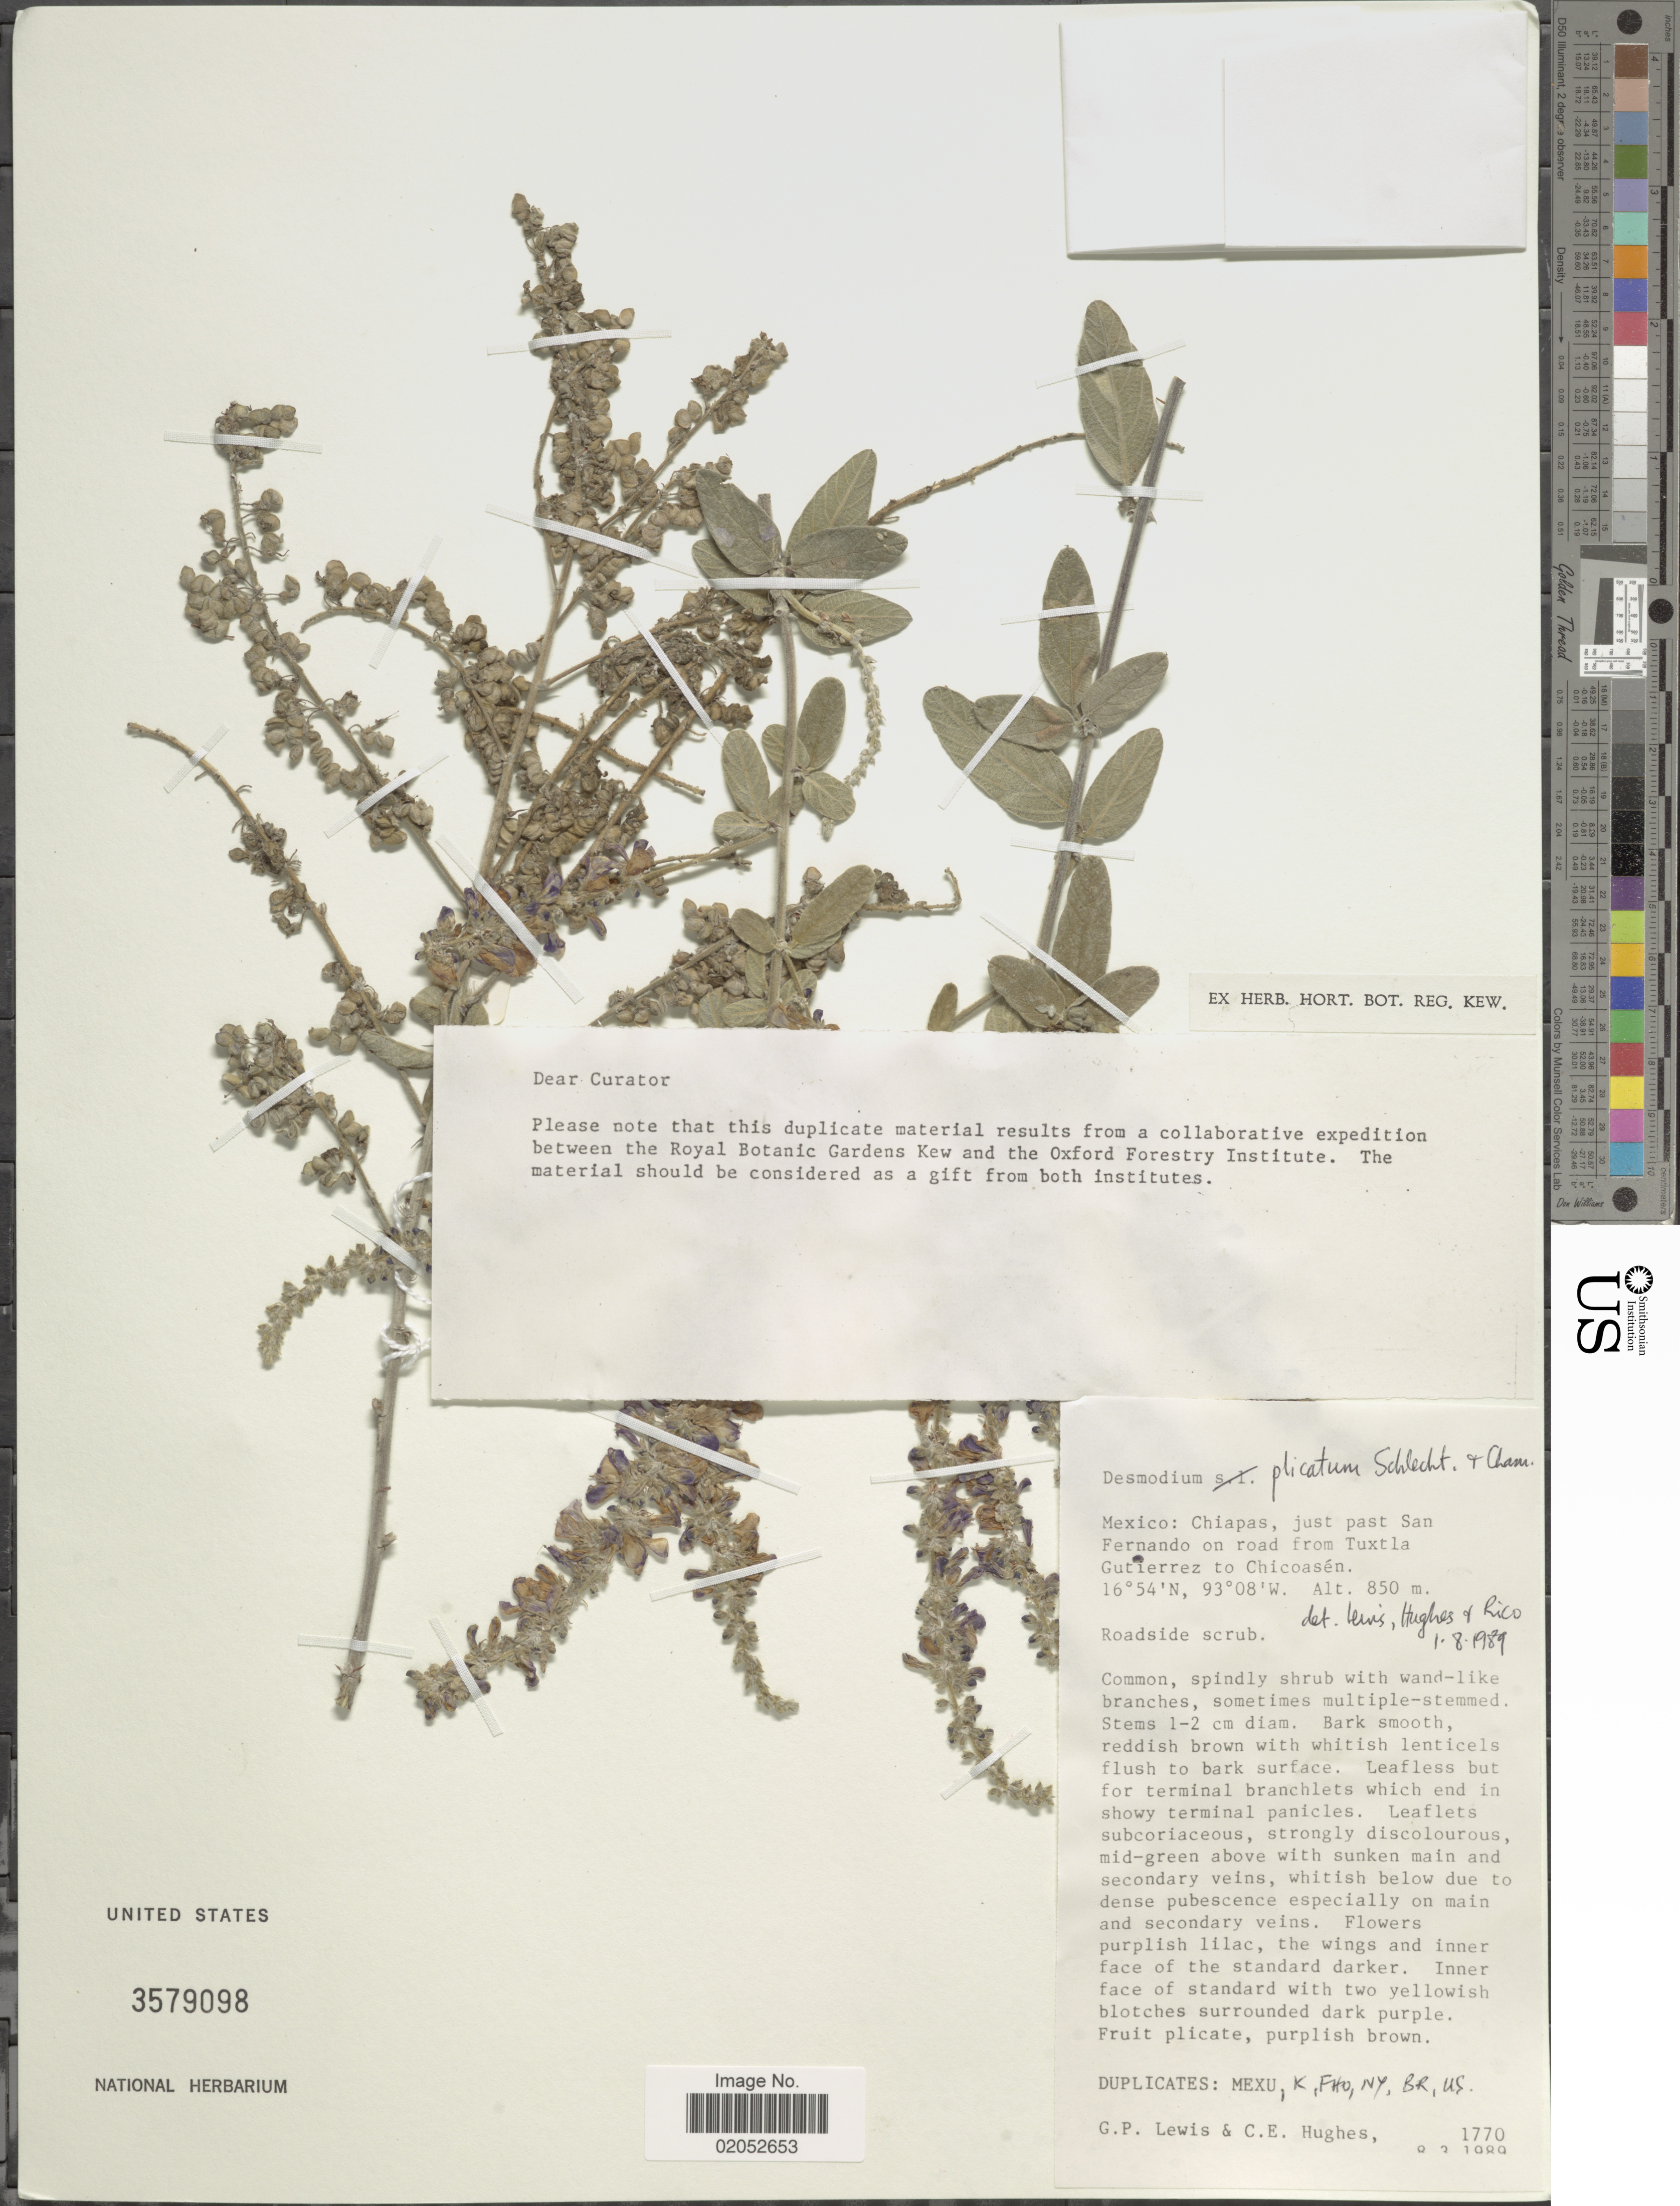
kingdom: Plantae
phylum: Tracheophyta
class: Magnoliopsida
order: Fabales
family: Fabaceae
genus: Desmodium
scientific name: Desmodium plicatum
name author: Schltdl. & Cham.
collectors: G. P. Lewis & C. E. Hughes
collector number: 1770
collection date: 1989-03-08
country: Mexico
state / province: Chiapas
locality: Mexico: Chiapas, just past San Fernando on road from Tuxtla Gurtierrez to Chicoasen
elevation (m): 850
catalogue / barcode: US 3579098